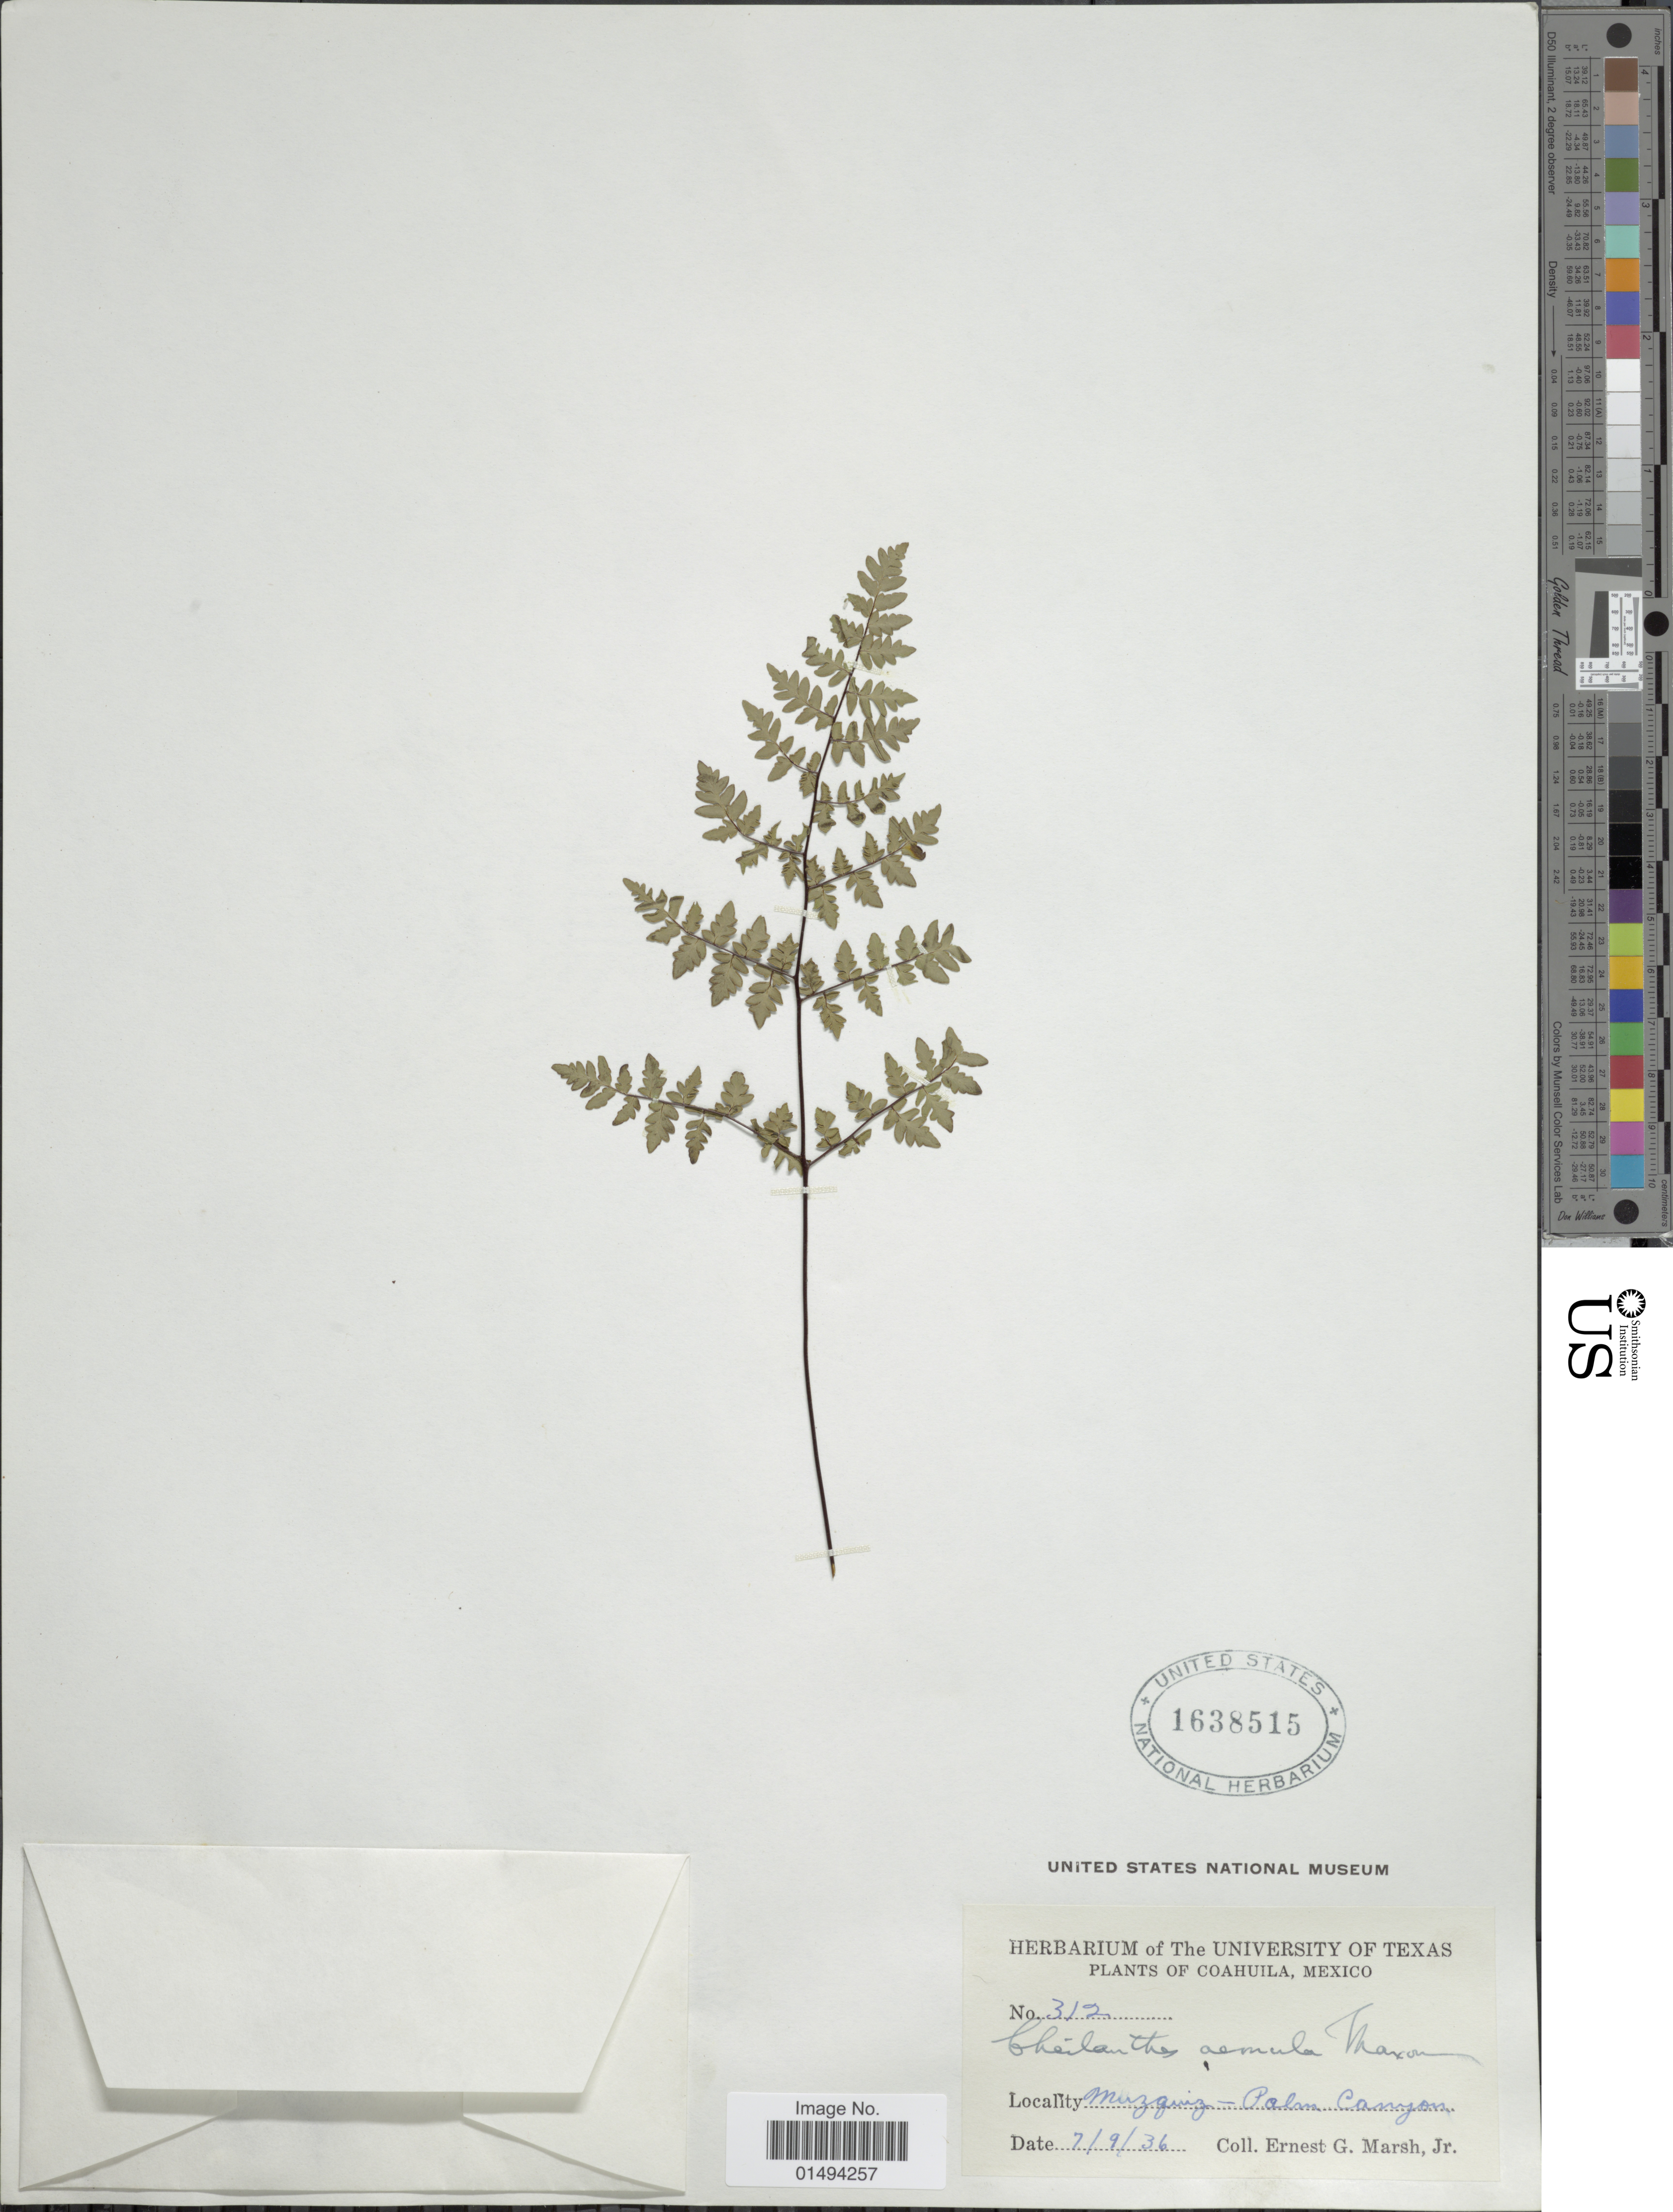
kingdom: Plantae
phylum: Tracheophyta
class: Polypodiopsida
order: Polypodiales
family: Pteridaceae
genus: Myriopteris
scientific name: Myriopteris aemula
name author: (Maxon) Grusz & Windham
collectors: E. G. Marsh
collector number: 312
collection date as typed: Transcribed d/m/y: 9/7/36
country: Mexico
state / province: Coahuila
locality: Muzquiz - Palm Canyon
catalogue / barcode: US 1638515